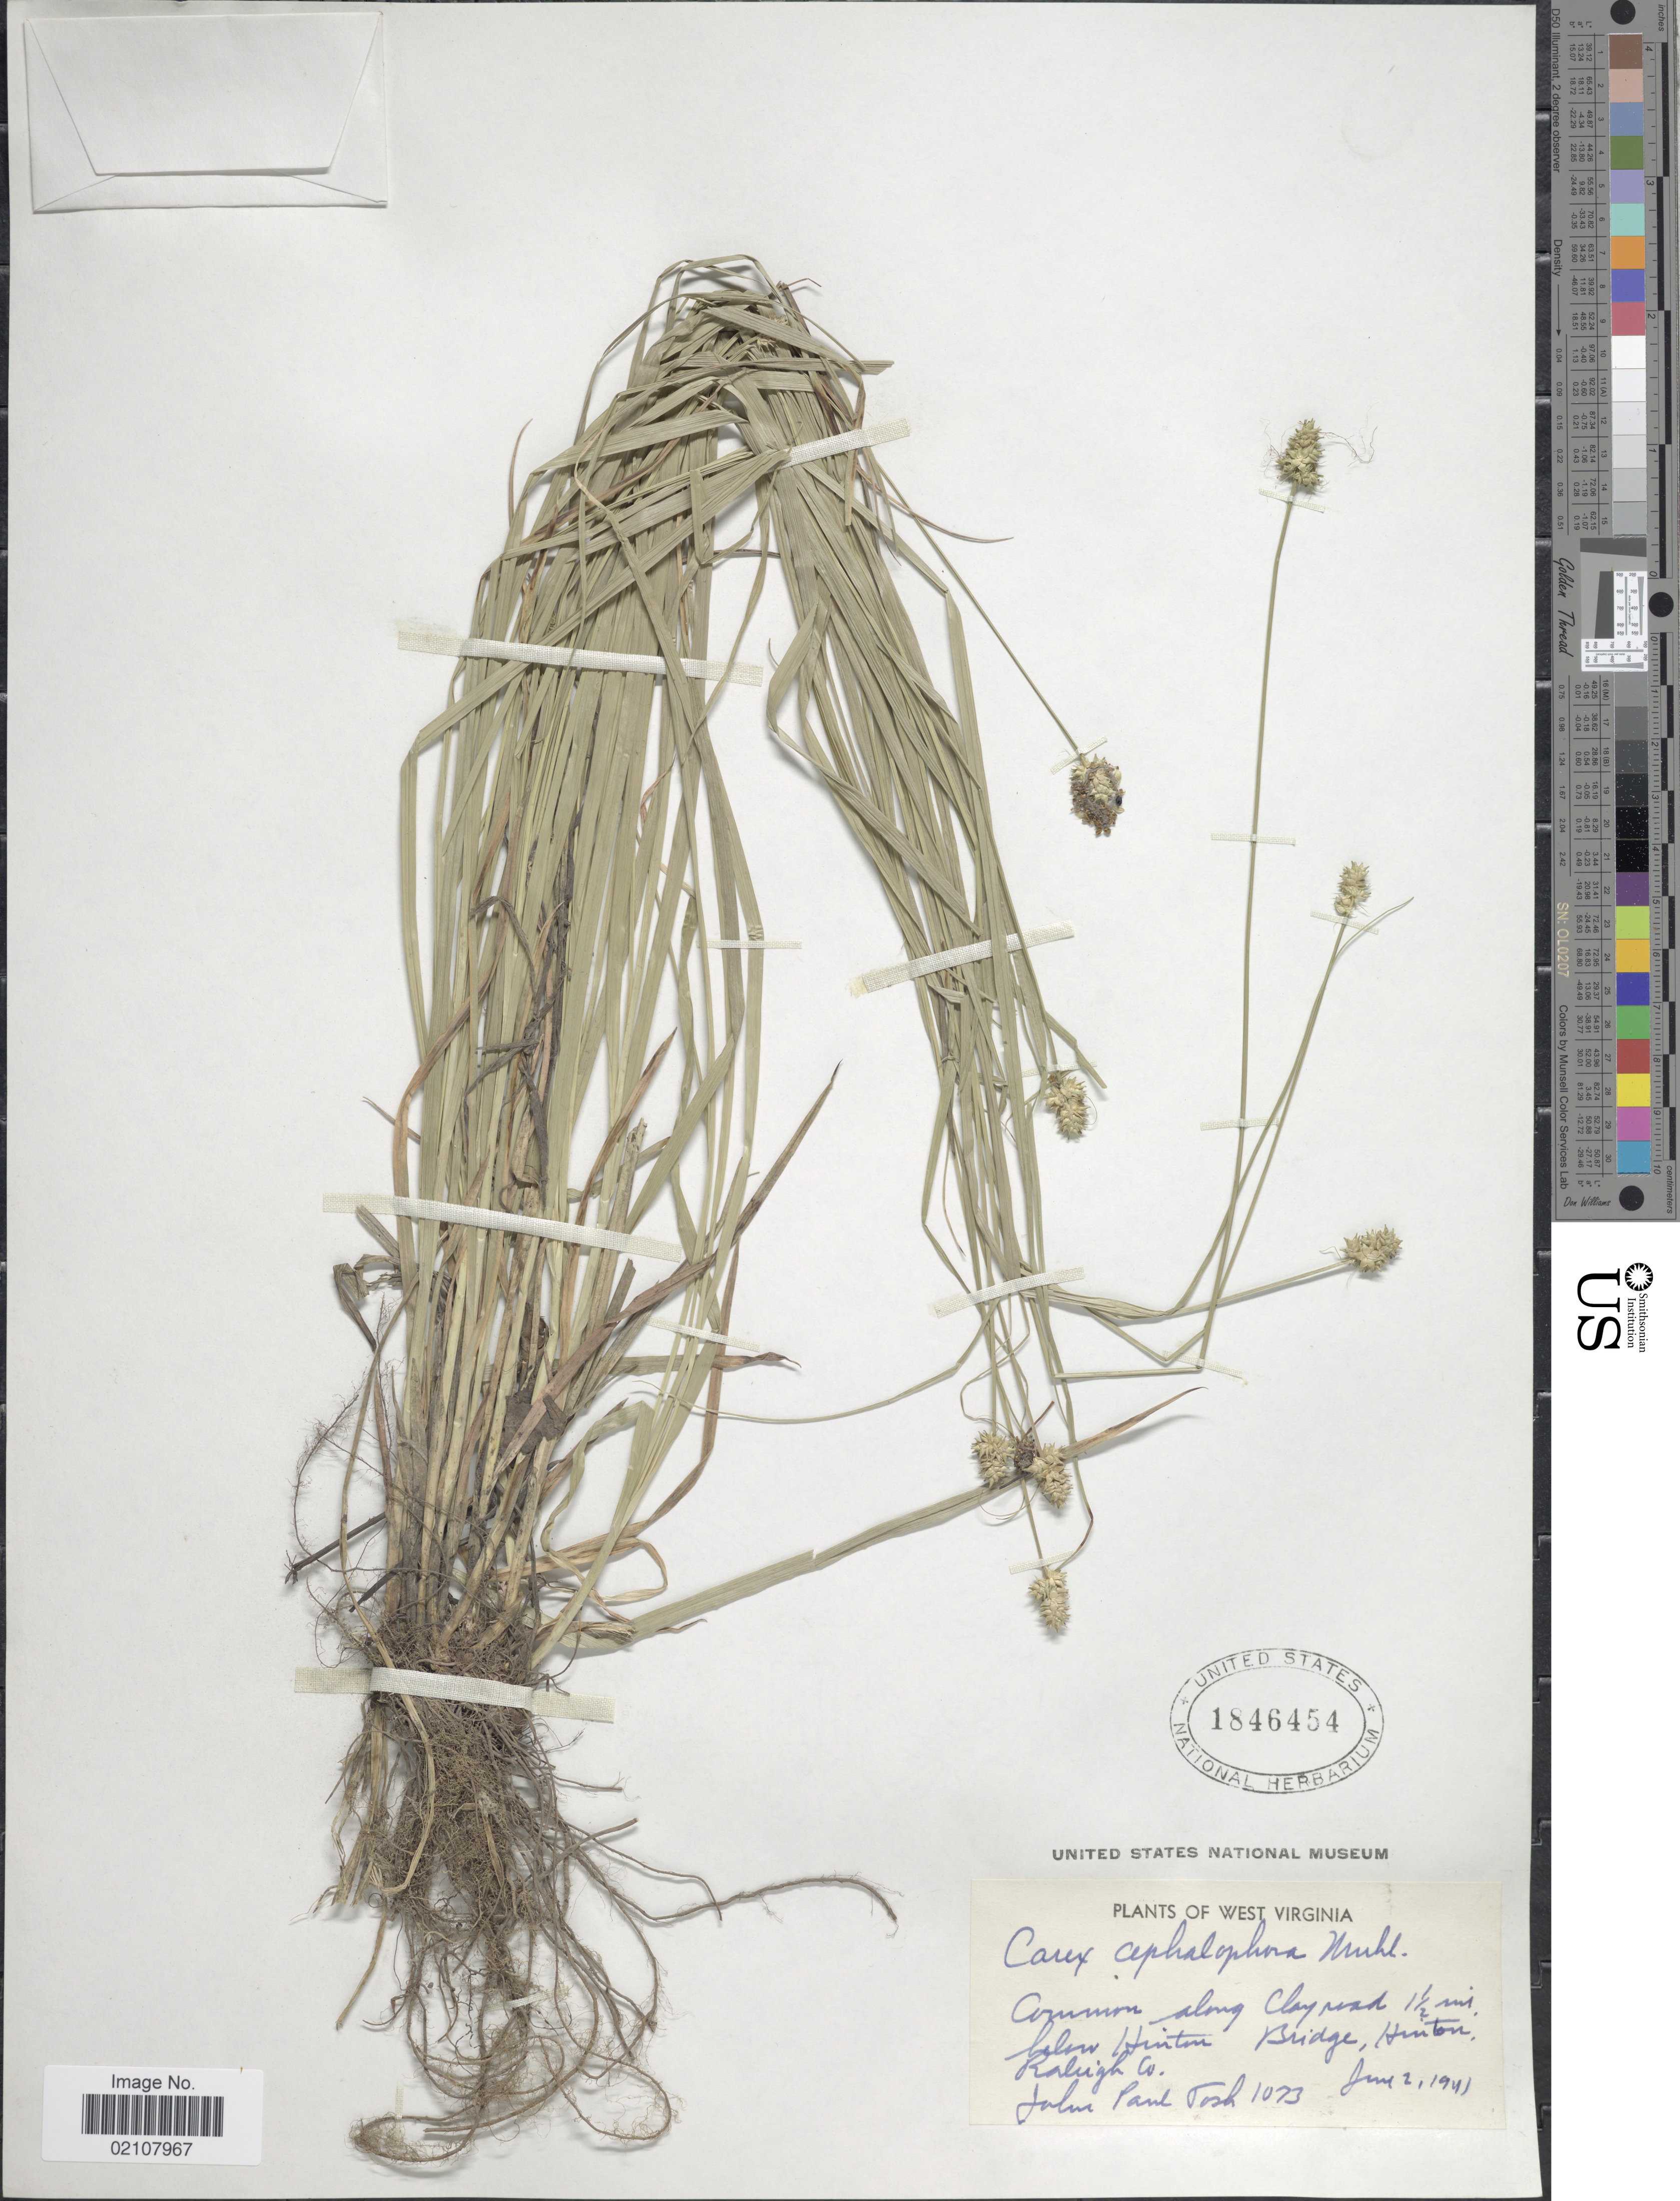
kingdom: Plantae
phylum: Tracheophyta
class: Liliopsida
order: Poales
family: Cyperaceae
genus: Carex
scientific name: Carex cephalophora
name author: Muhl. ex Willd.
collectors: J. Tosh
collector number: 1073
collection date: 1941-06-02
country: United States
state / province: West Virginia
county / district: Raleigh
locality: Along Clay road 1½ mi below Hinton, Bridge, Hinton, Raleigh Co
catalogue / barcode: US 1846454